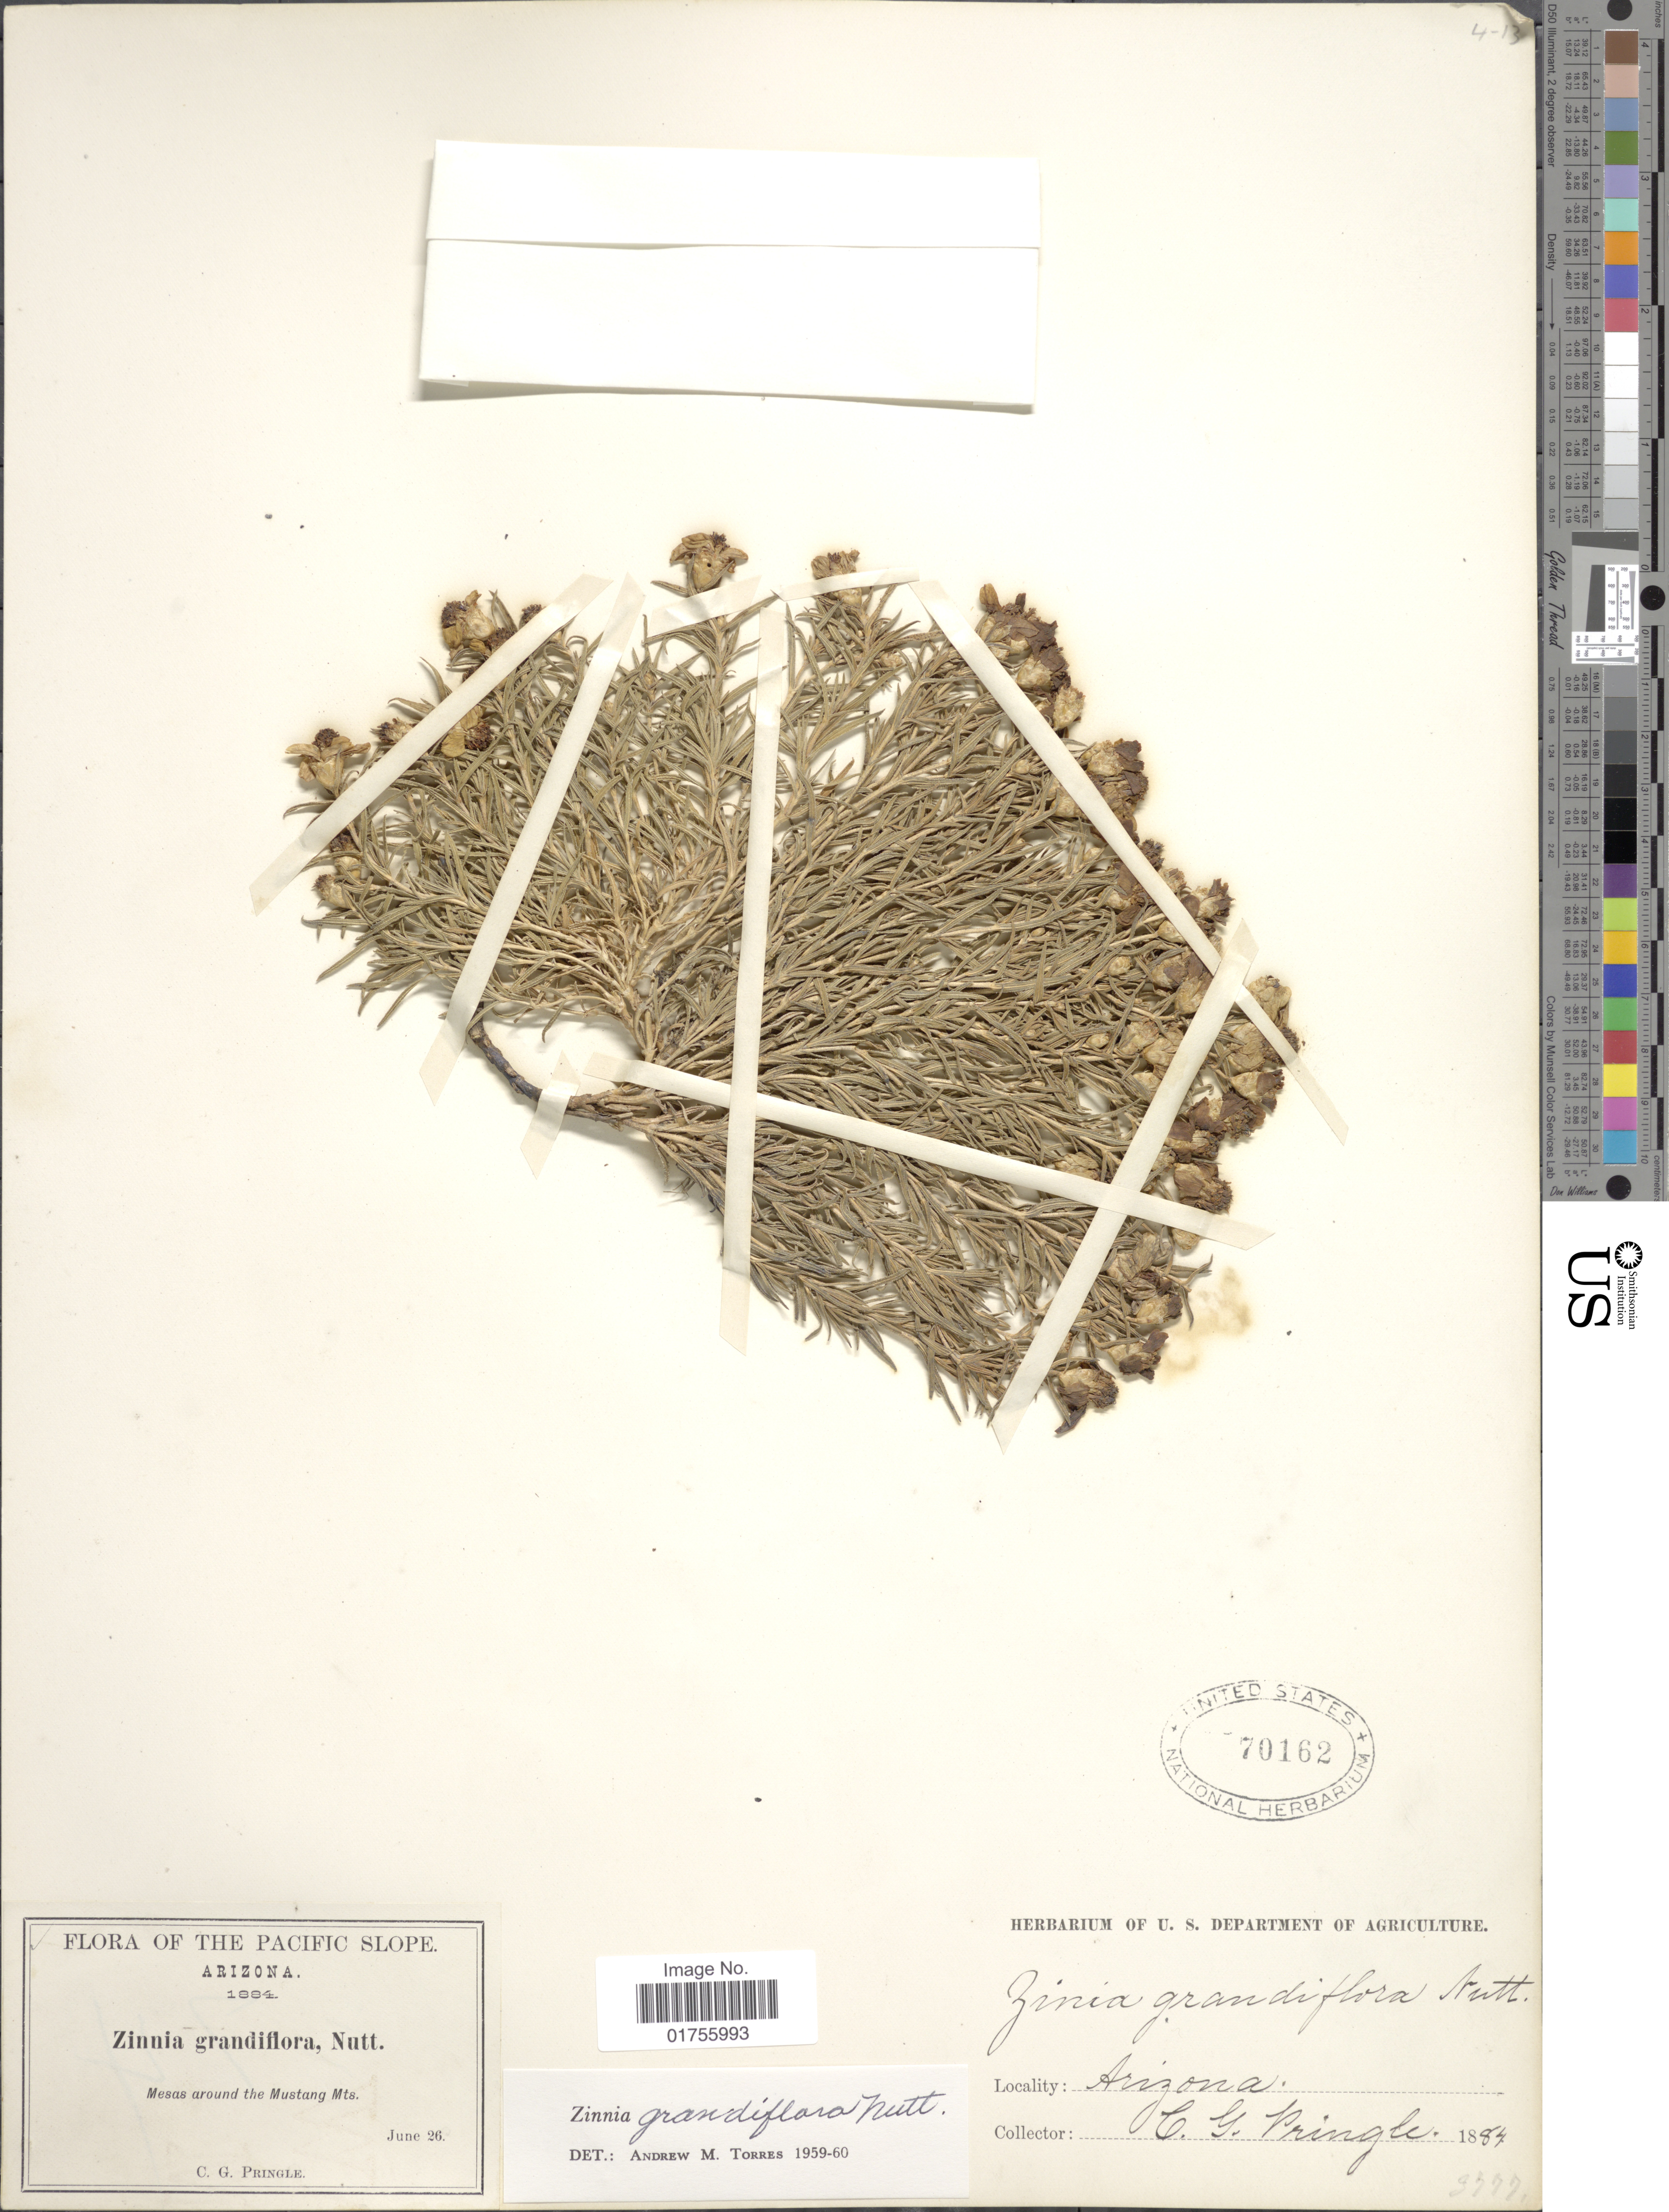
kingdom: Plantae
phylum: Tracheophyta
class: Magnoliopsida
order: Asterales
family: Asteraceae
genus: Zinnia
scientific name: Zinnia grandiflora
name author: Nutt.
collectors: C. G. Pringle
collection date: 1884-06-26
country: United States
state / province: Arizona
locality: The Pacific Slope, Mesas around the Mustang Mts.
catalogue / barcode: US 70162